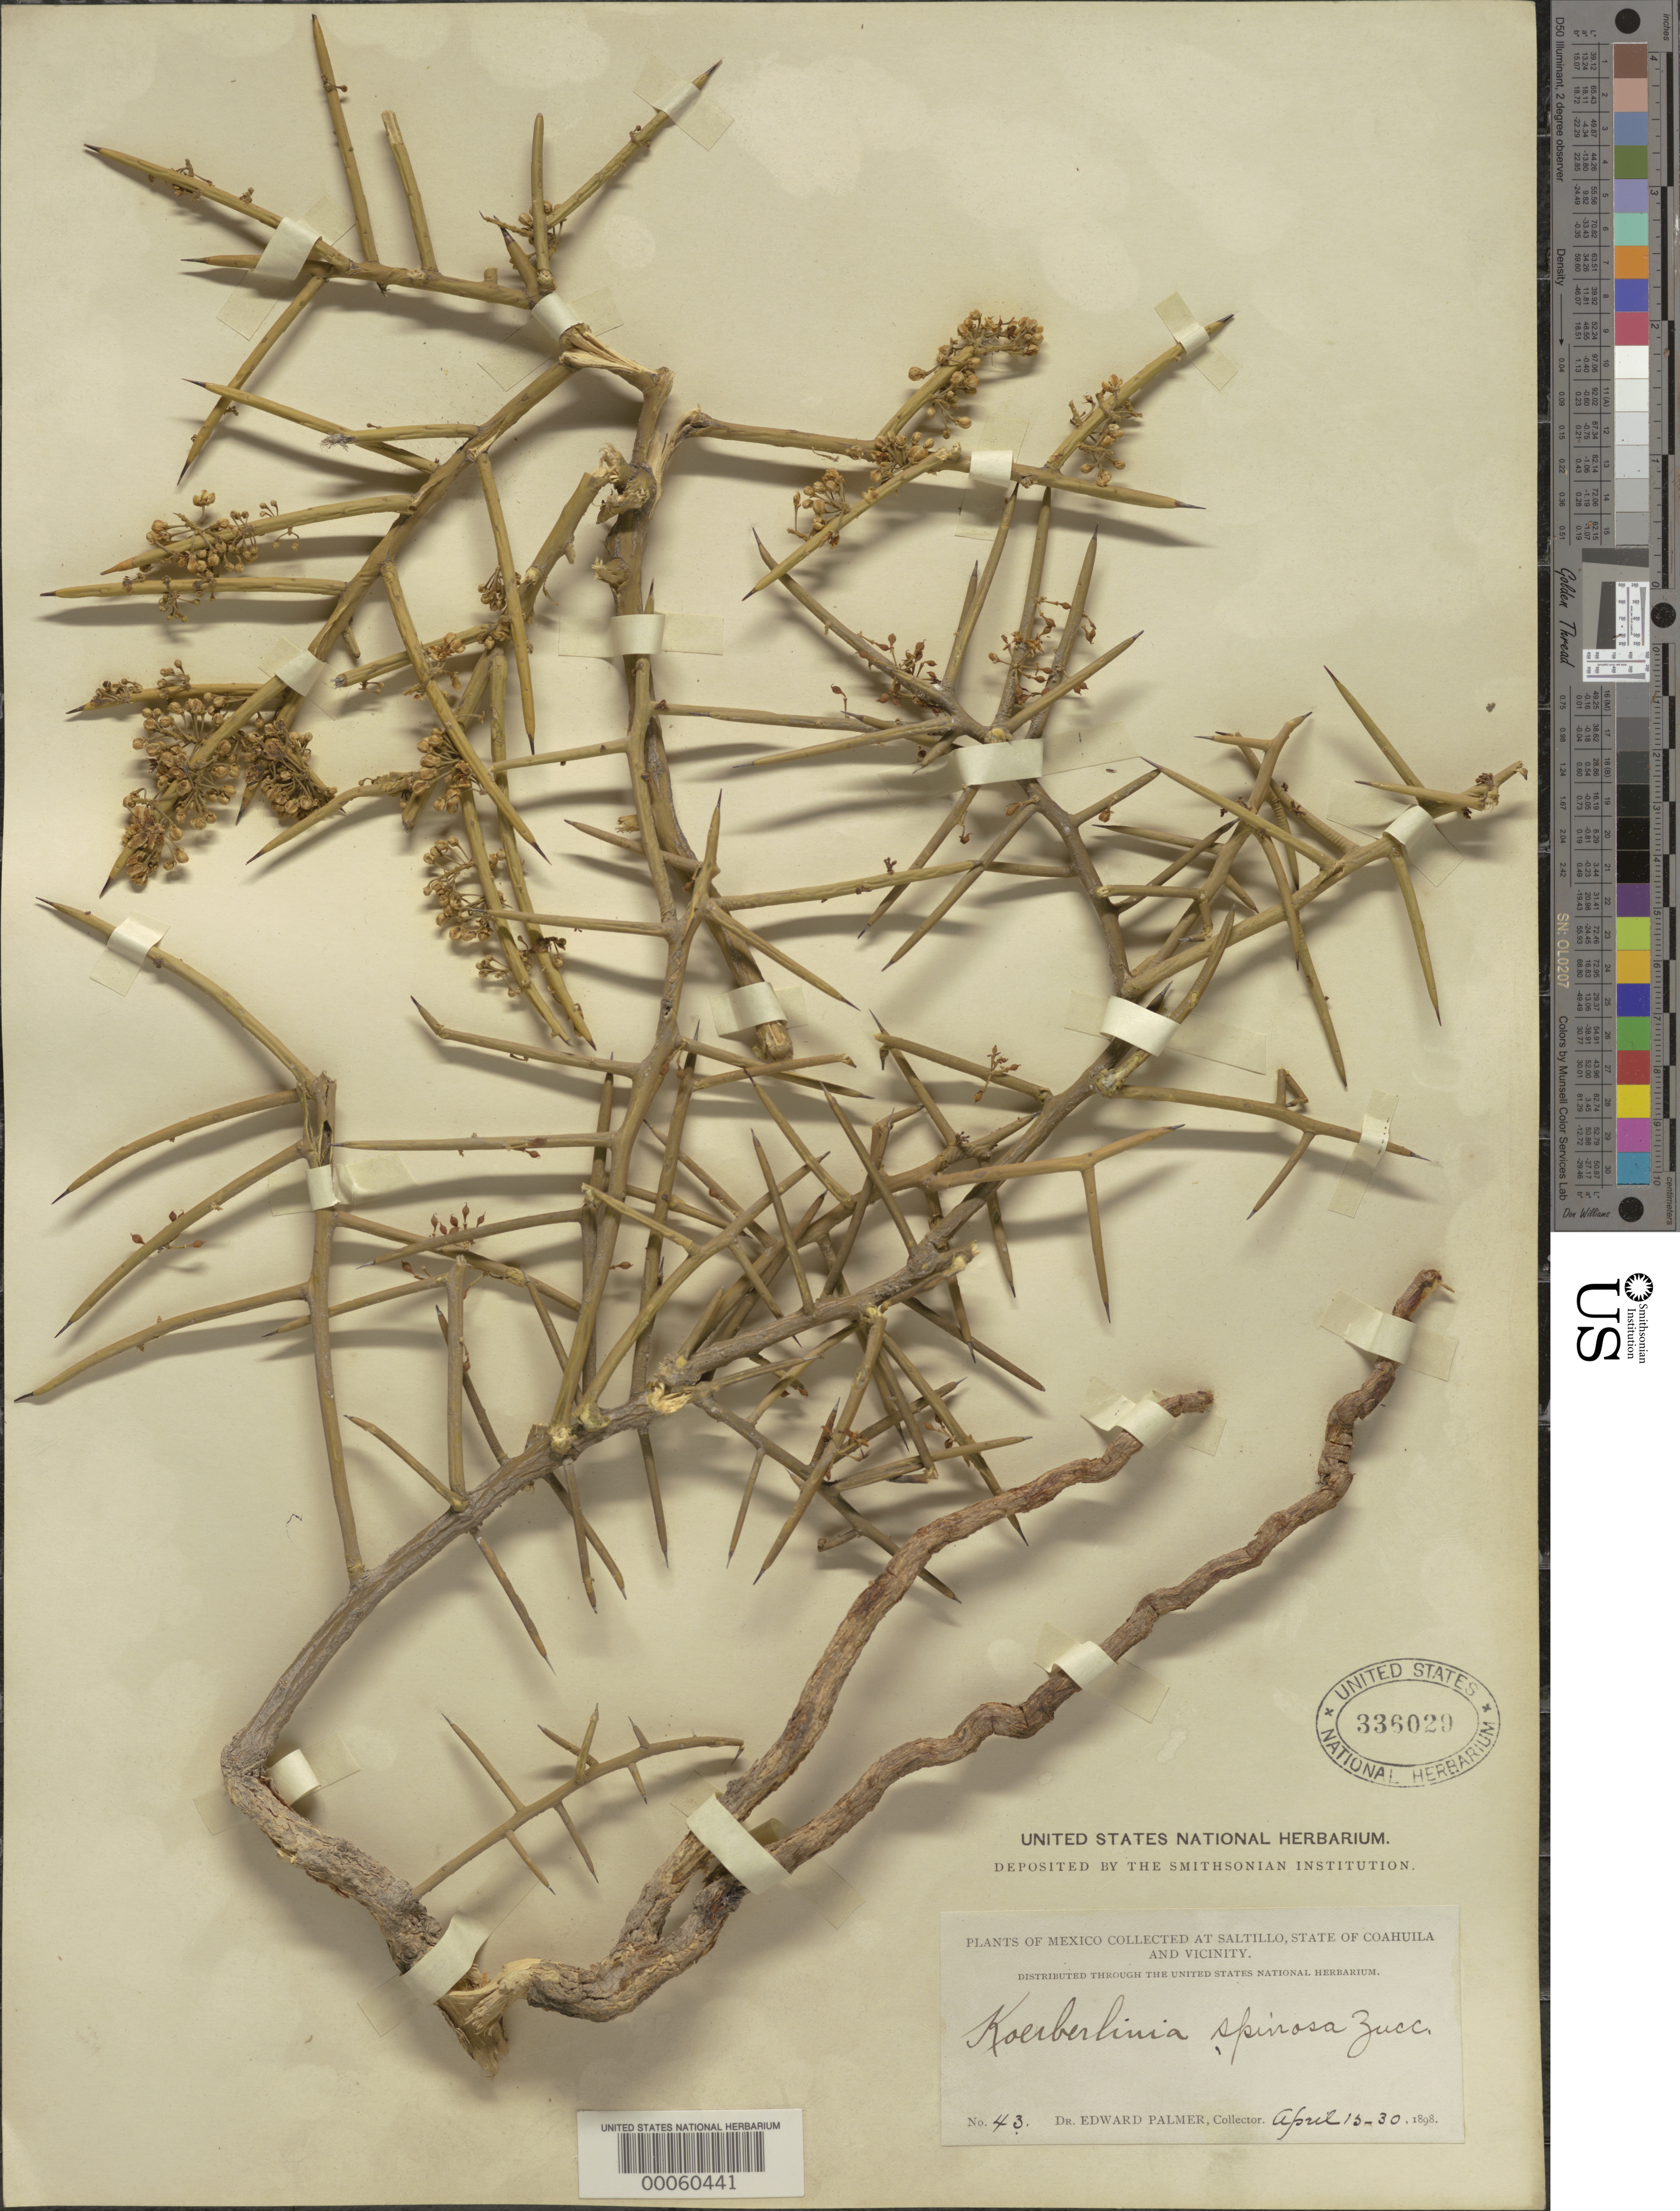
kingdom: Plantae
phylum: Tracheophyta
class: Magnoliopsida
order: Brassicales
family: Koeberliniaceae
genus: Koeberlinia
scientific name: Koeberlinia spinosa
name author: Zucc.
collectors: E. Palmer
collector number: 43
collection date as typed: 15 Apr 1898 to 30 Apr 1898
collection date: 1898-04-15/1898-04-30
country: Mexico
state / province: Coahuila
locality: Collected at Saltillo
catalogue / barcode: US 336029